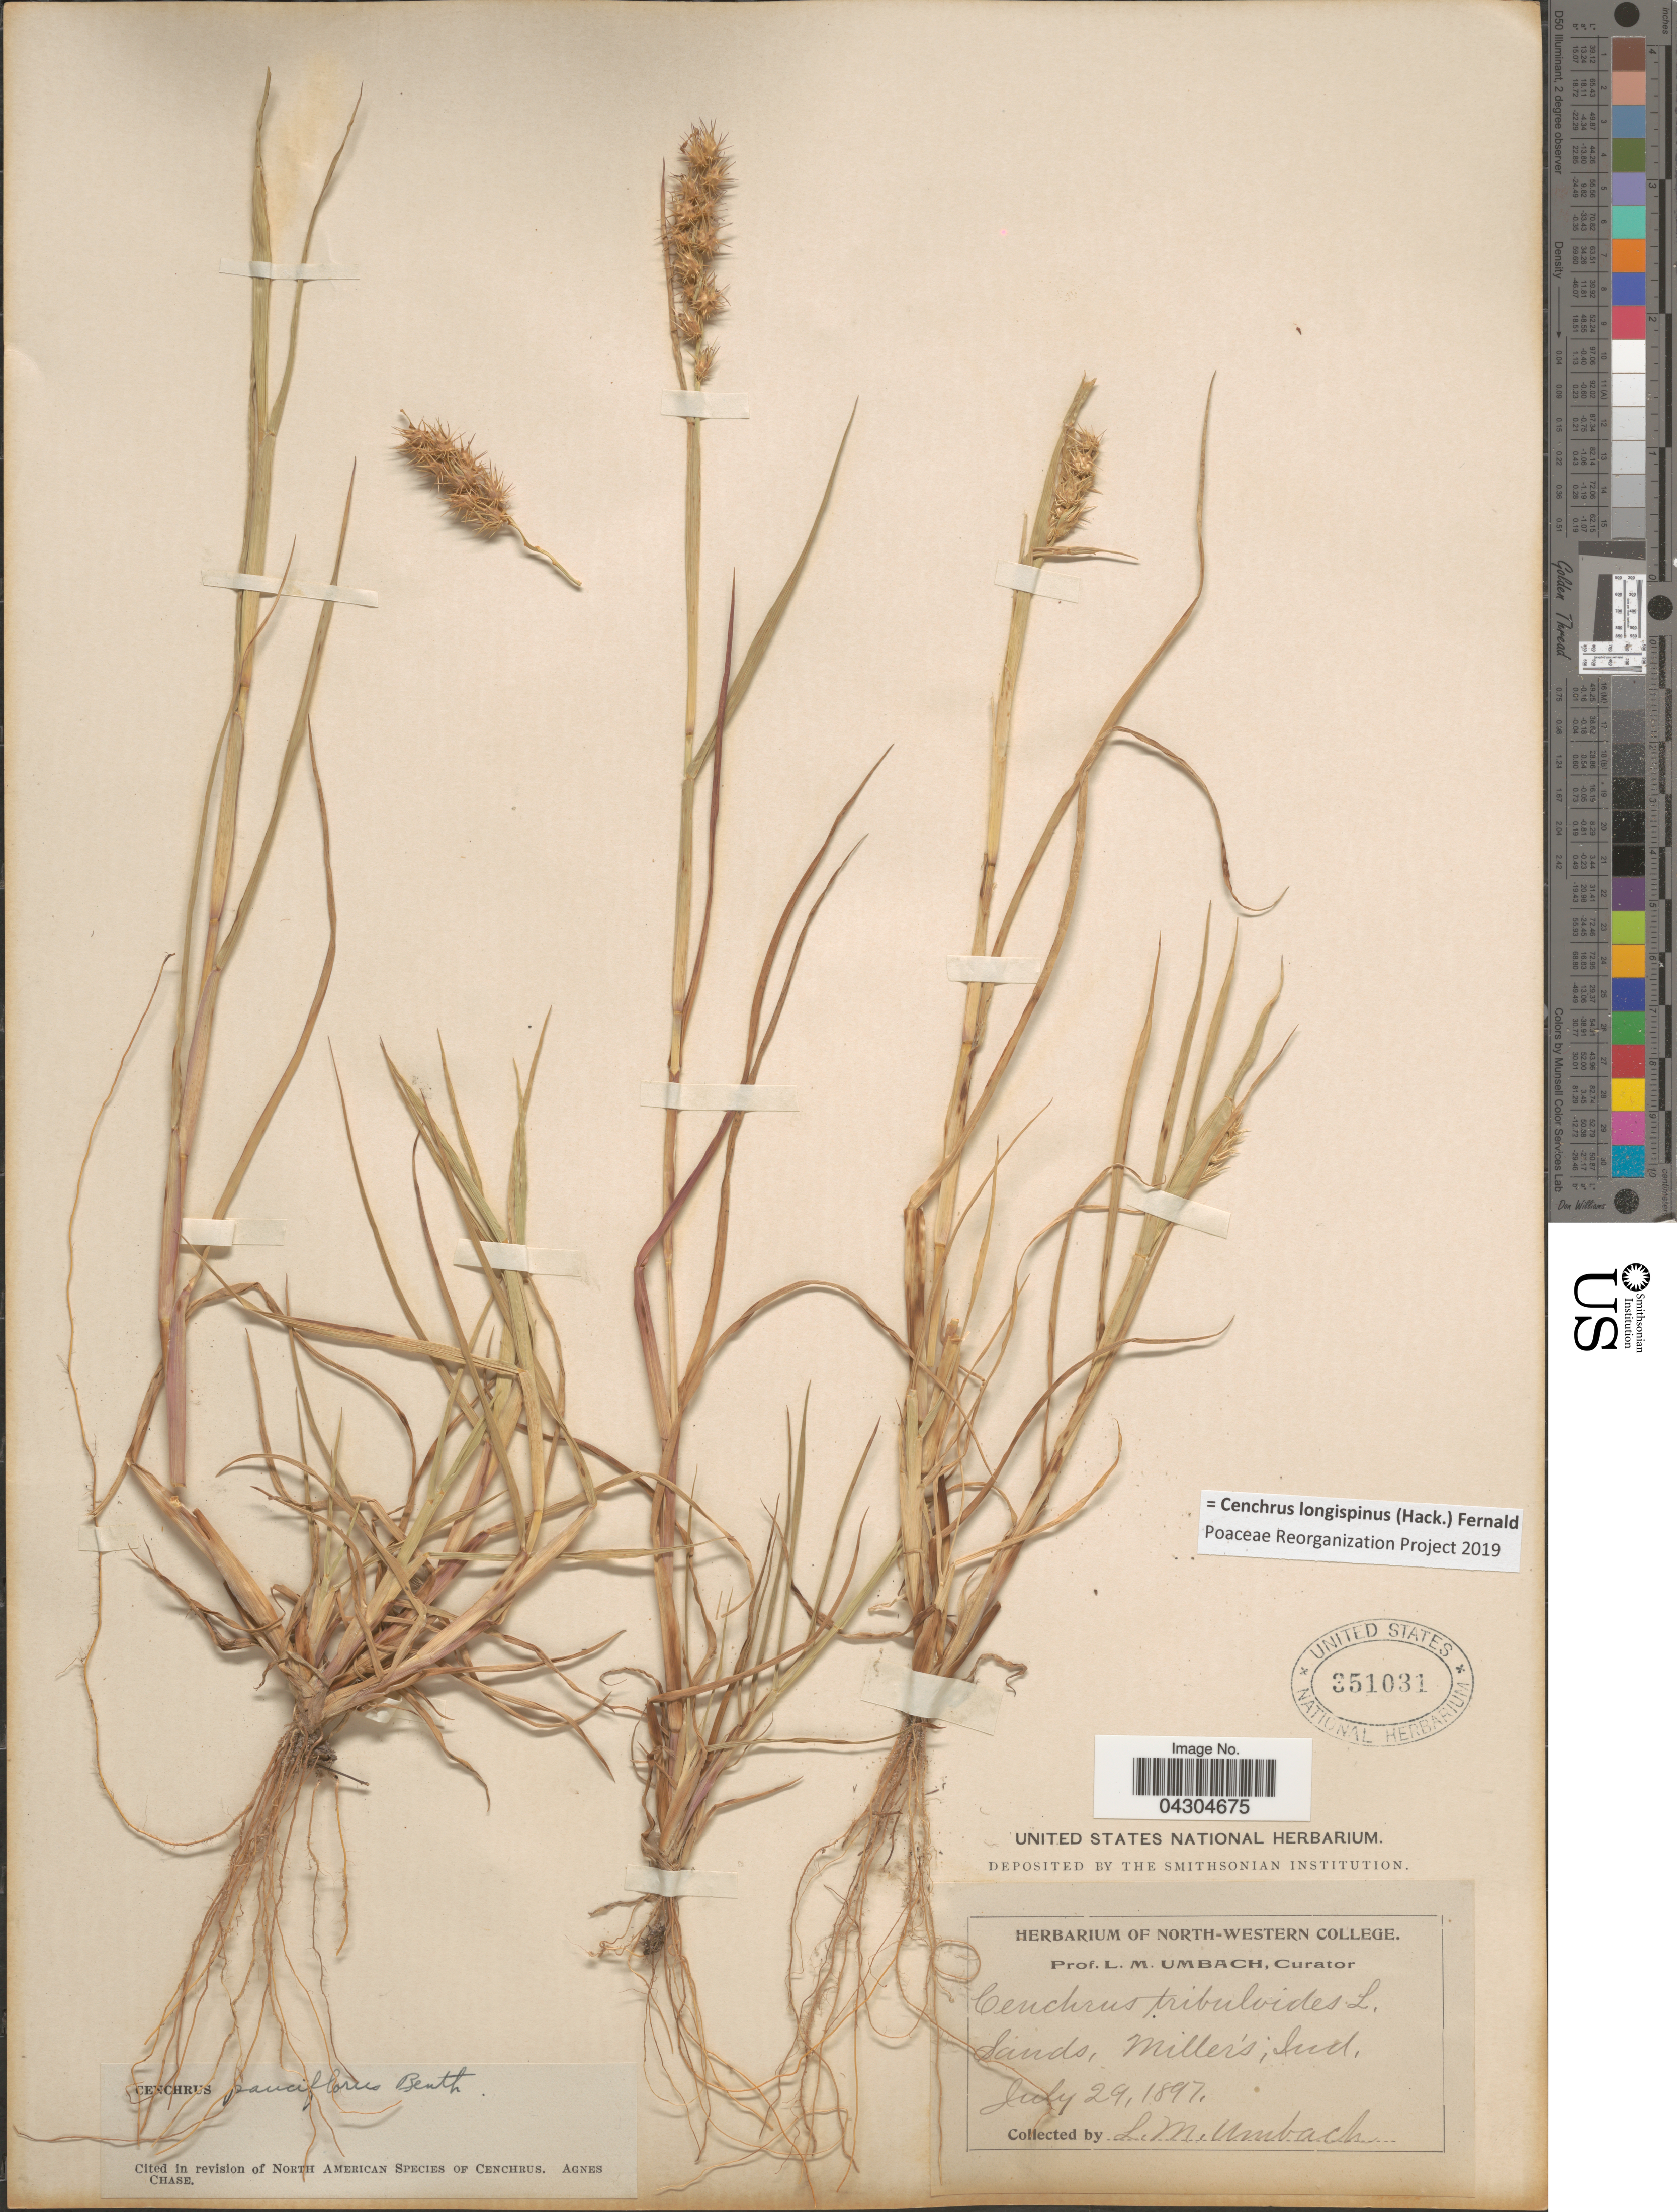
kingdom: Plantae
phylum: Tracheophyta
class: Liliopsida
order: Poales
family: Poaceae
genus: Cenchrus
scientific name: Cenchrus longispinus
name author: (Hack.) Fernald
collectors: L. M. Umbach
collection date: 1897-07-29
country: United States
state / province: Indiana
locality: Sands, Miller's.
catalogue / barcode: US 351031